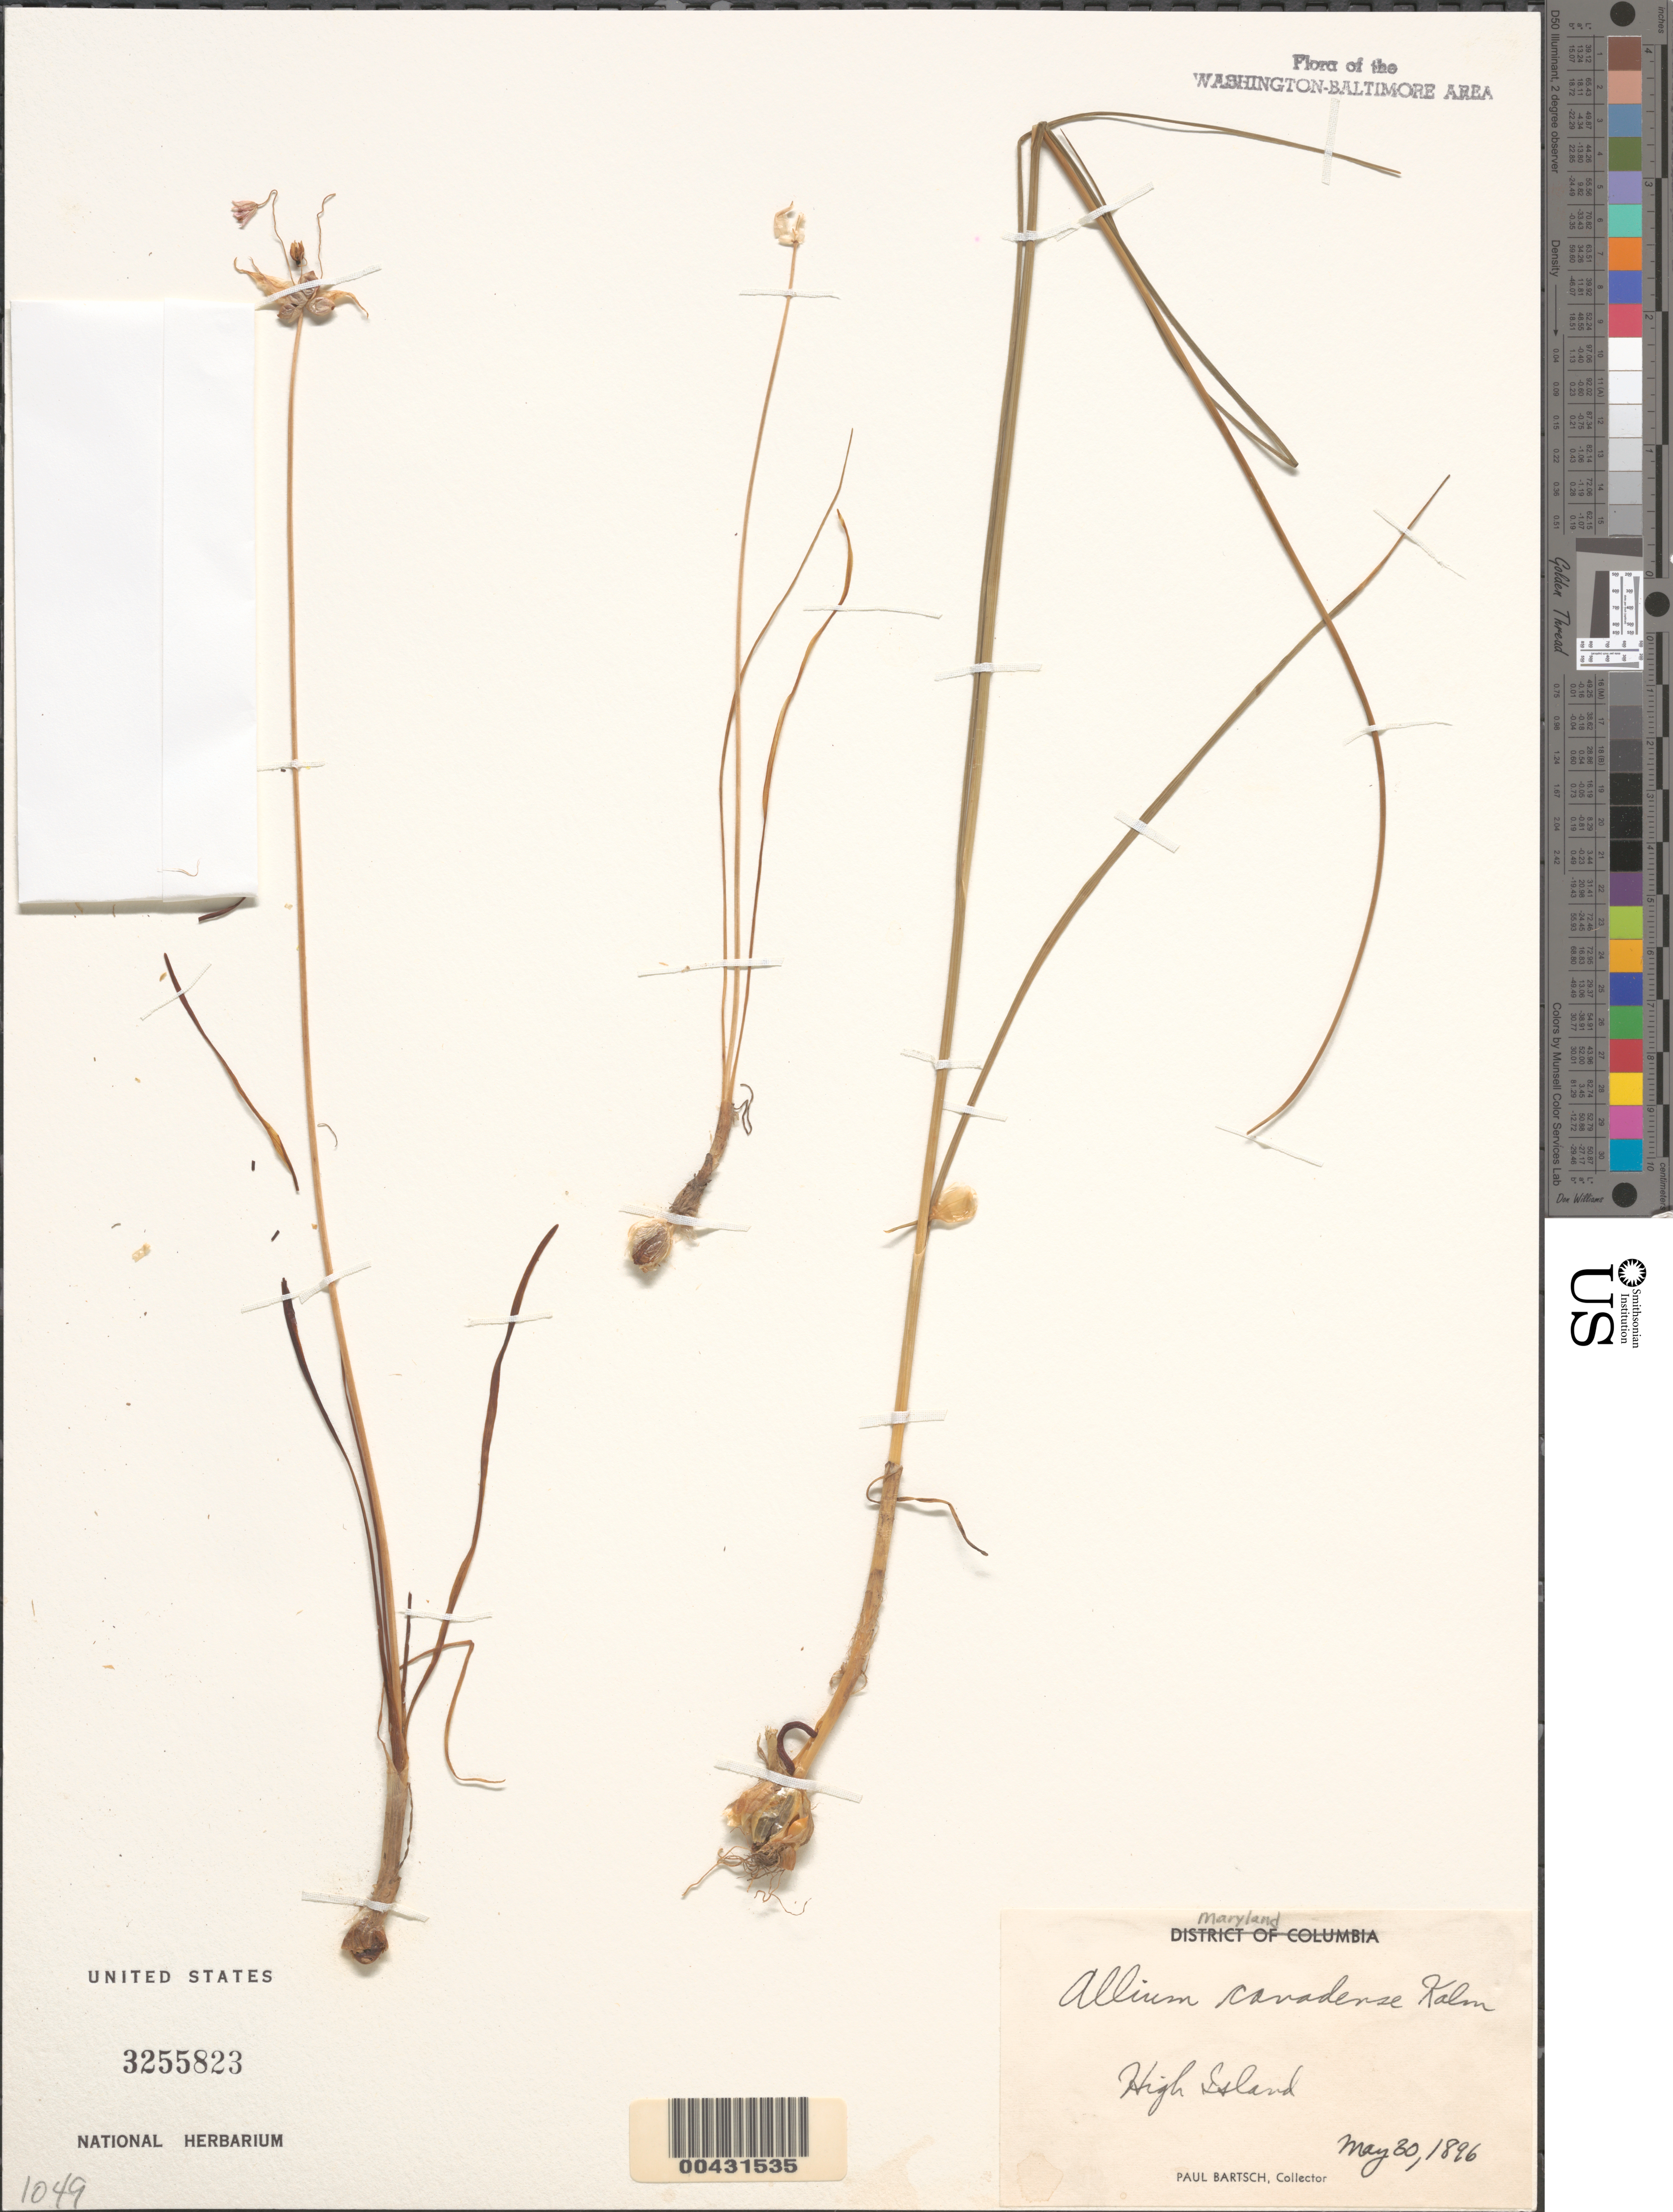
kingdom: Plantae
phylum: Tracheophyta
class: Liliopsida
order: Asparagales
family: Amaryllidaceae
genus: Allium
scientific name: Allium canadense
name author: L.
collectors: P. Bartsch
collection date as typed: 30 May 1896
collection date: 1896-05-30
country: United States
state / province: Maryland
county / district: Montgomery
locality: High Island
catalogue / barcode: US 3255823